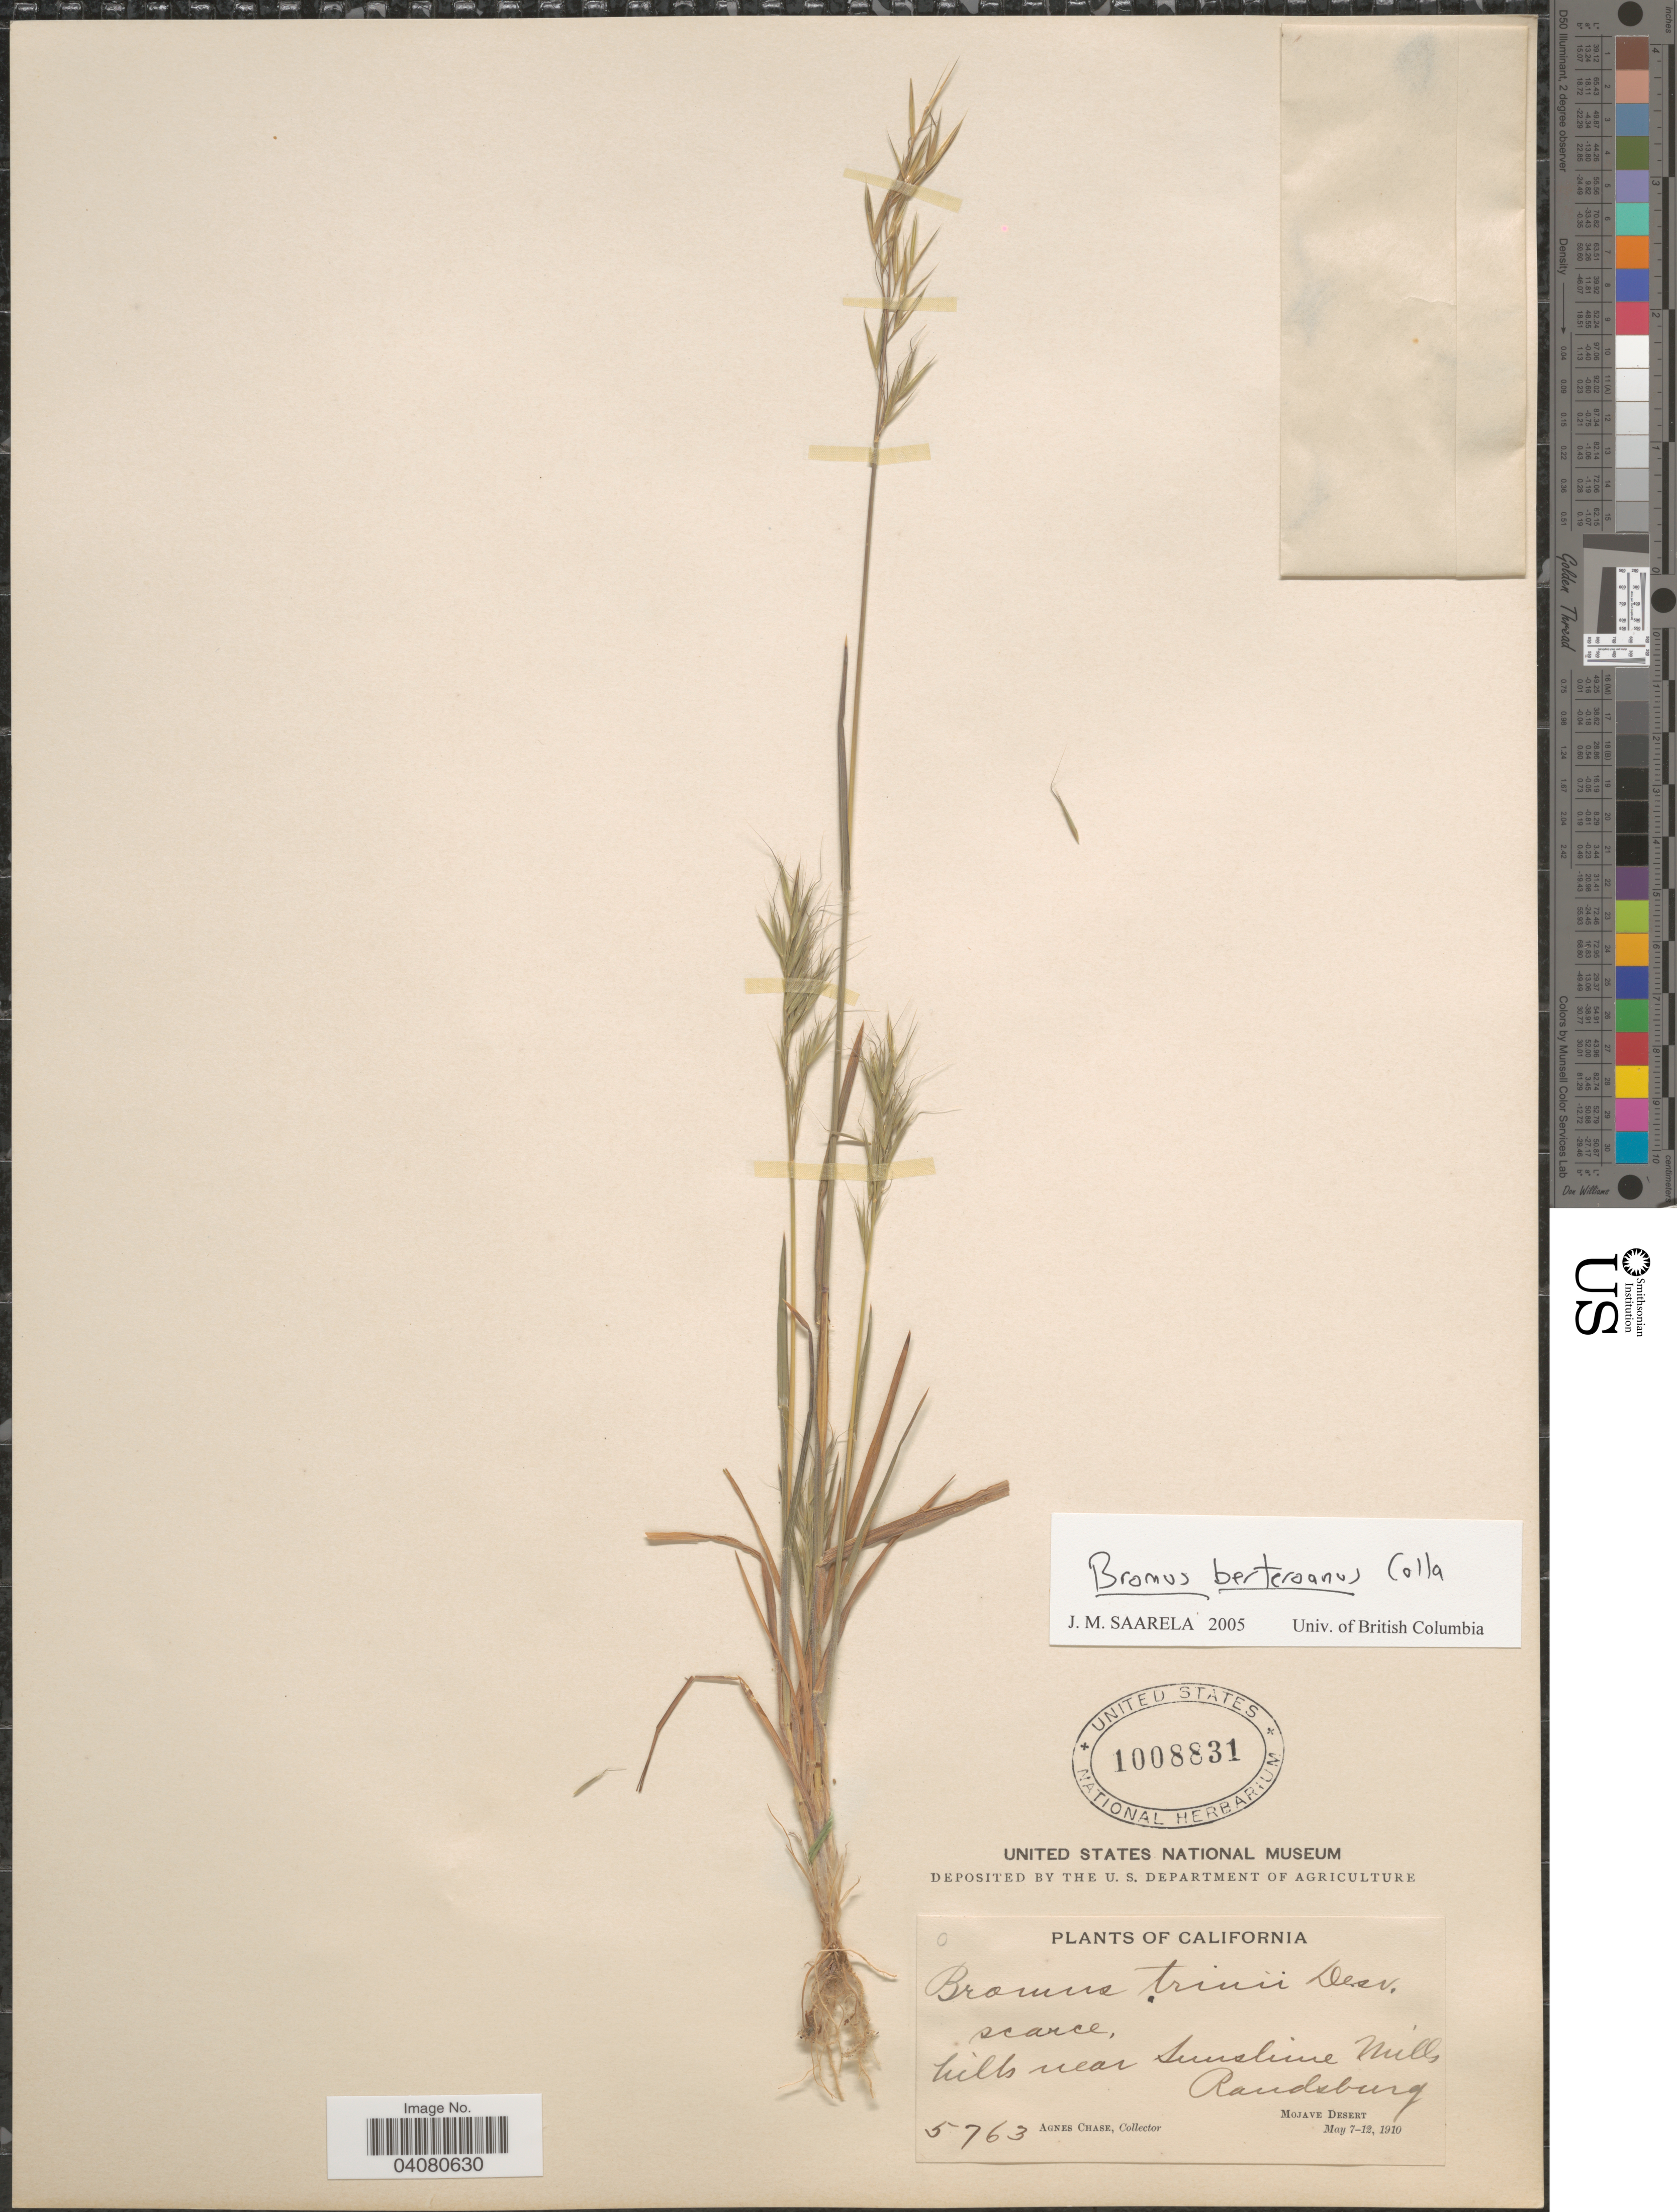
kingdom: Plantae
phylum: Tracheophyta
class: Liliopsida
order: Poales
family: Poaceae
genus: Bromus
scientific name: Bromus berteroanus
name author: Colla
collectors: A. Chase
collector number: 5763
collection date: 1910-05-07/1910-05-12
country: United States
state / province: California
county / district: San Bernardino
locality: Hills near Sunshine Mills Randsburg. Mojave Desert.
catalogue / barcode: US 1008831